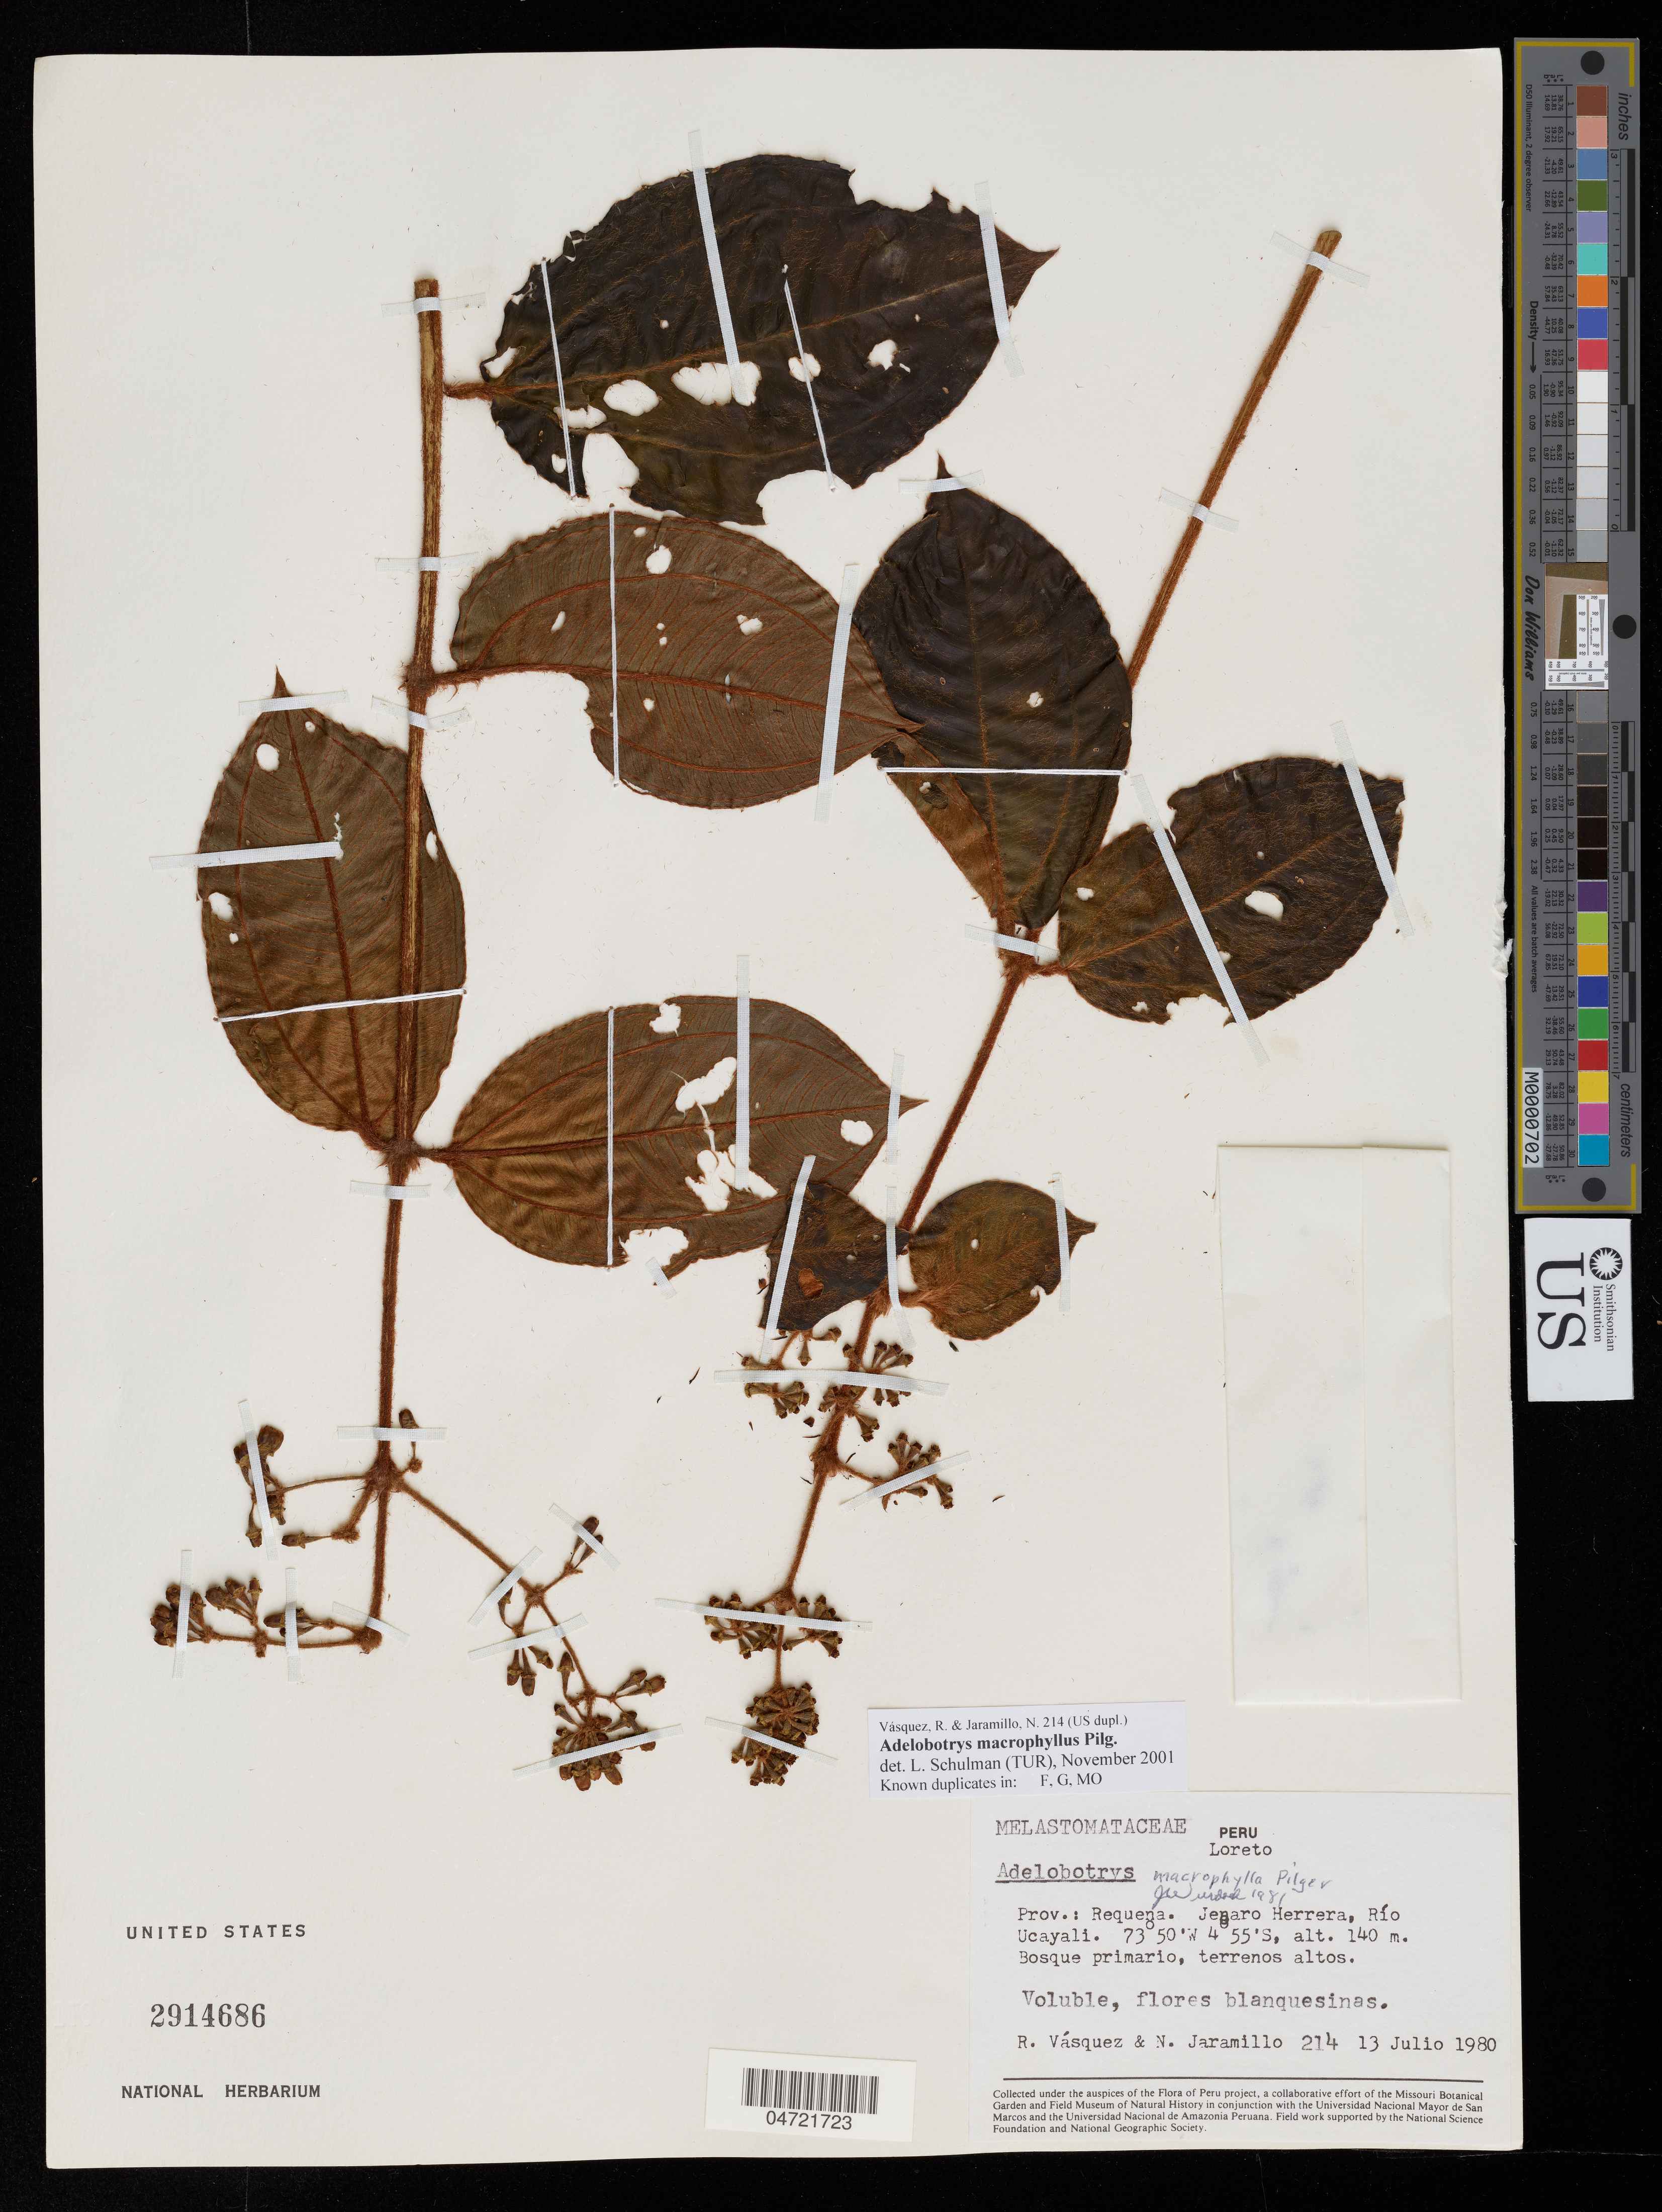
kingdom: Plantae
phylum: Tracheophyta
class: Magnoliopsida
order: Myrtales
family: Melastomataceae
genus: Adelobotrys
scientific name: Adelobotrys macrophyllus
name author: Pilg.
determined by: Schulman, Leif, (TUR), University of Turku (FINLAND)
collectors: R. Vásquez & N. Jaramillo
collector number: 214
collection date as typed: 13 Jul 1980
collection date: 1980-07-13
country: Peru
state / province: Loreto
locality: Prov. Requena; Jenaro Herrera, Río Ucayali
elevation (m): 140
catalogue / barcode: US 2914686